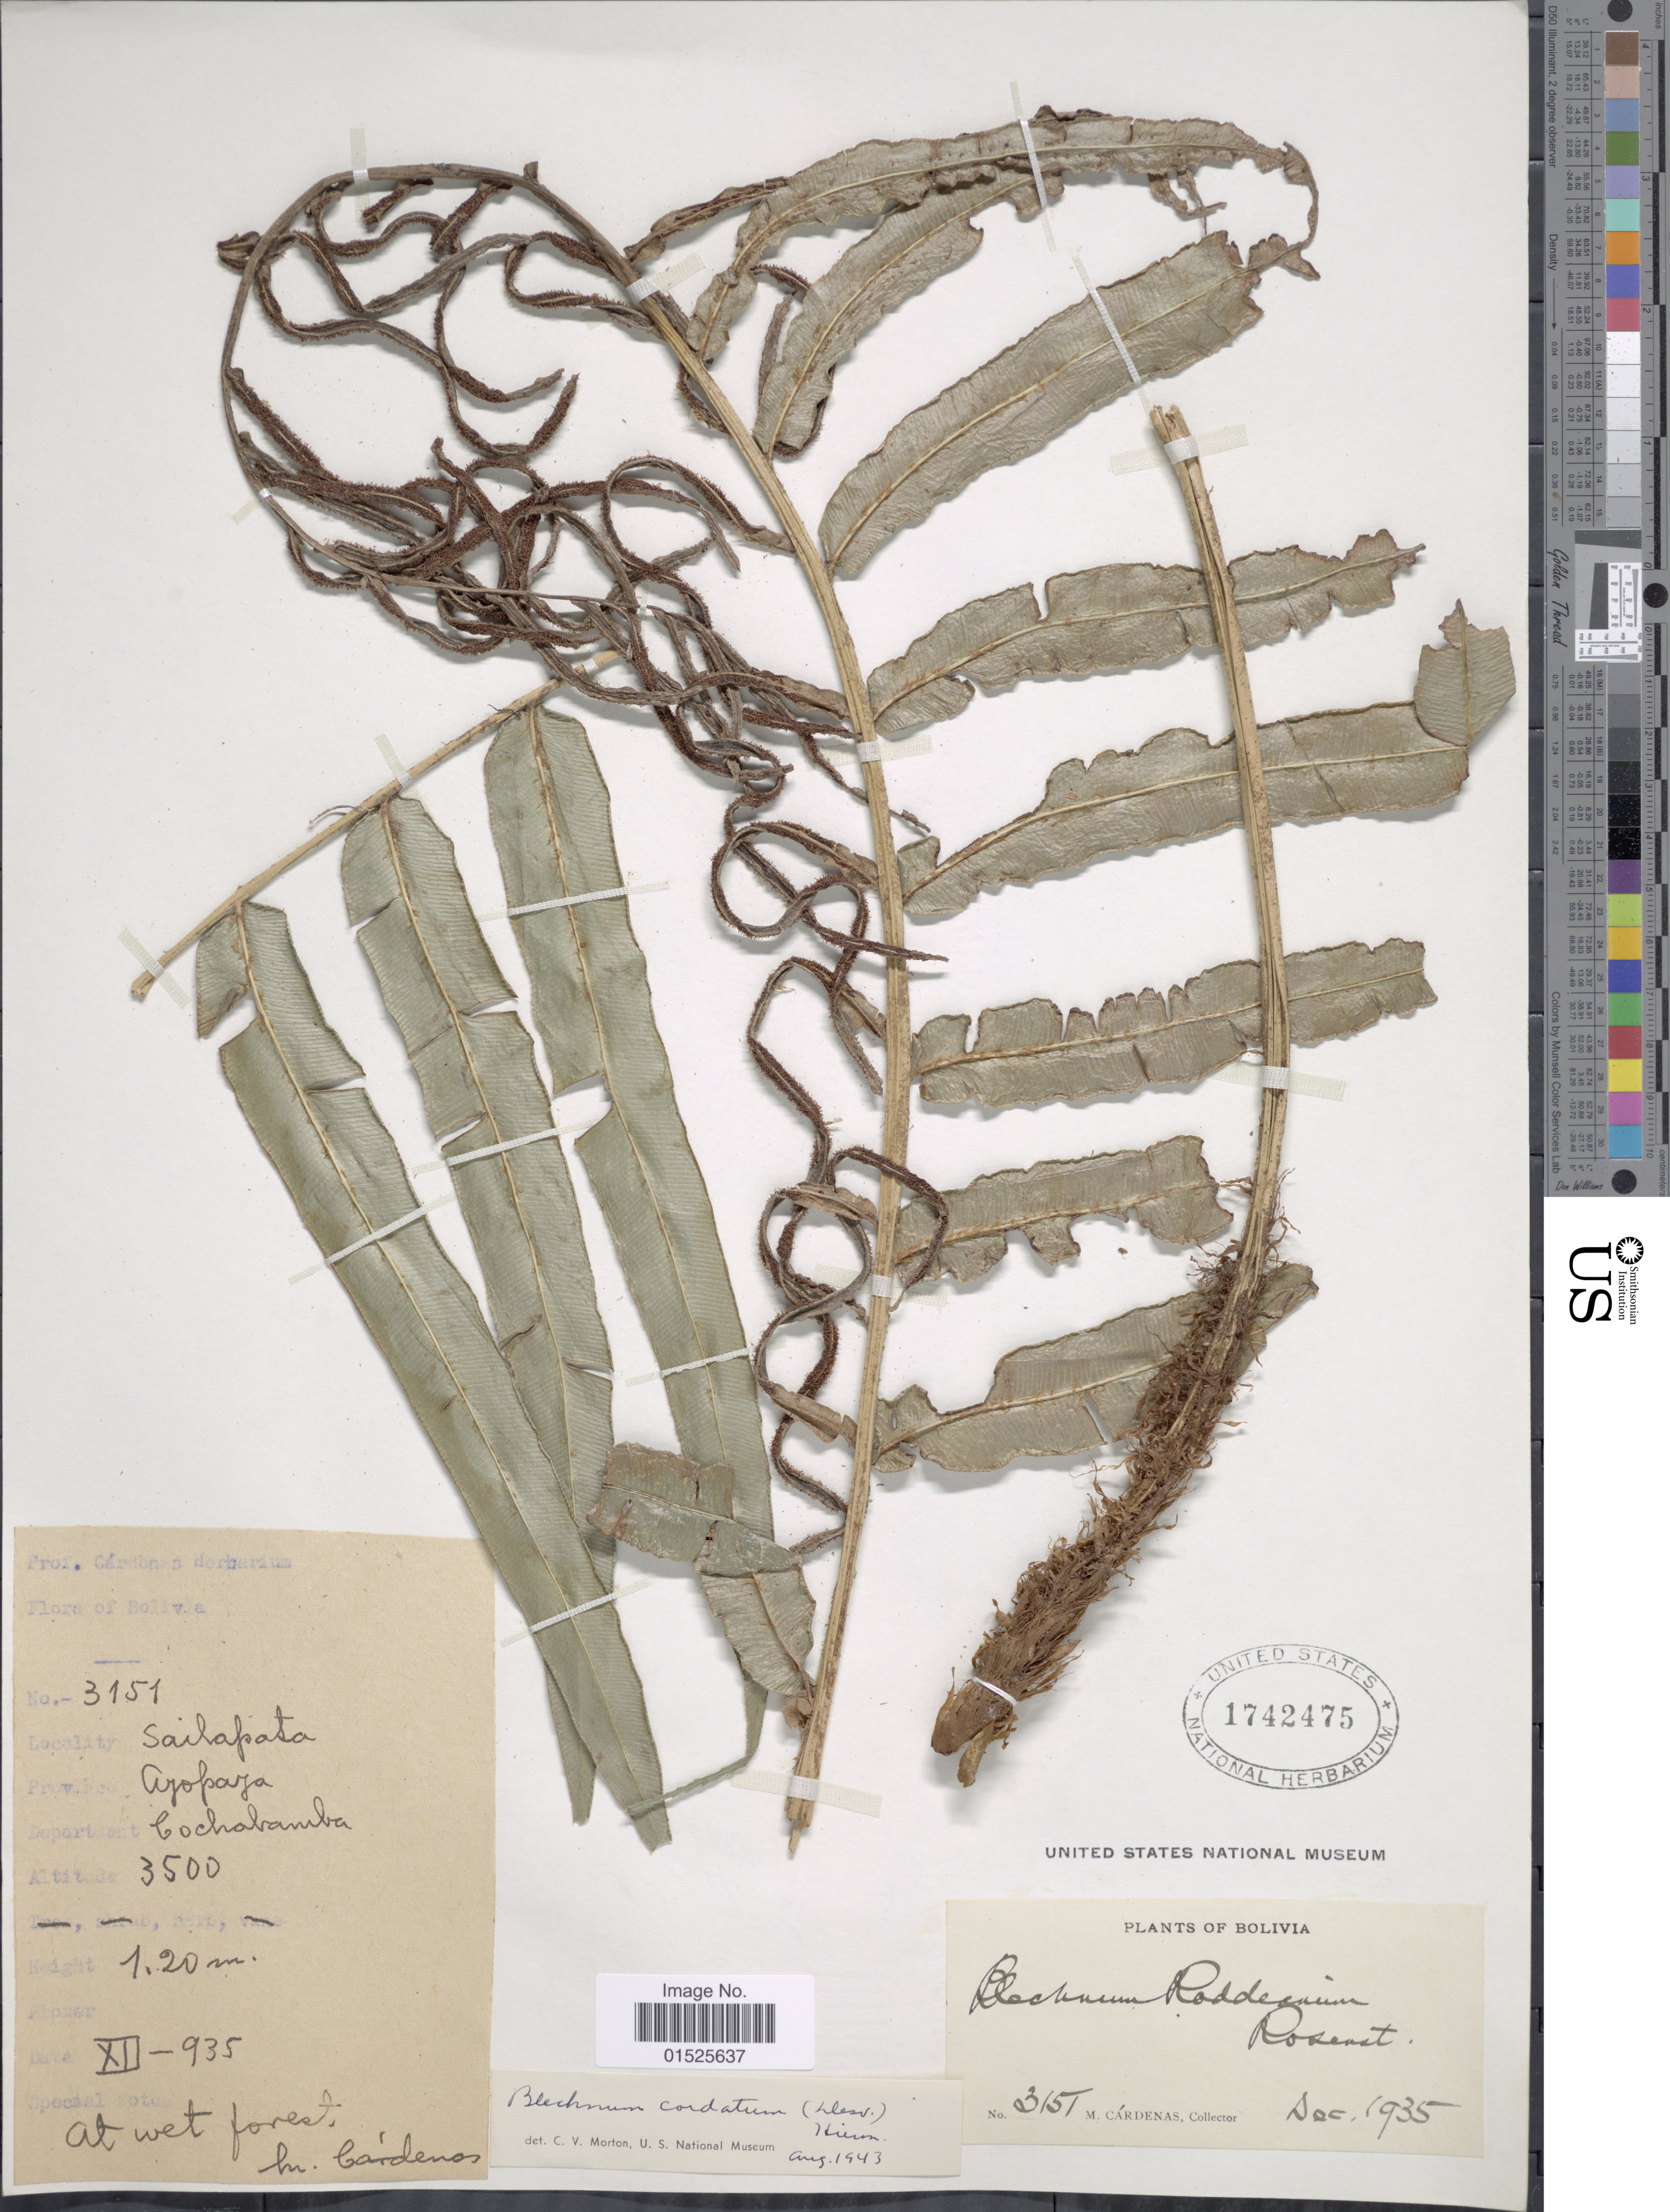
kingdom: Plantae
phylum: Tracheophyta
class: Polypodiopsida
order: Polypodiales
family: Blechnaceae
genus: Blechnum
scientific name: Blechnum cordatum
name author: (Desv.) Hieron.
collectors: M. Cárdenas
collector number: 3151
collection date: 1935-12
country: Bolivia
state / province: Cochabamba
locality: Sailapota. Province Ayopoya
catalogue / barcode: US 1742475